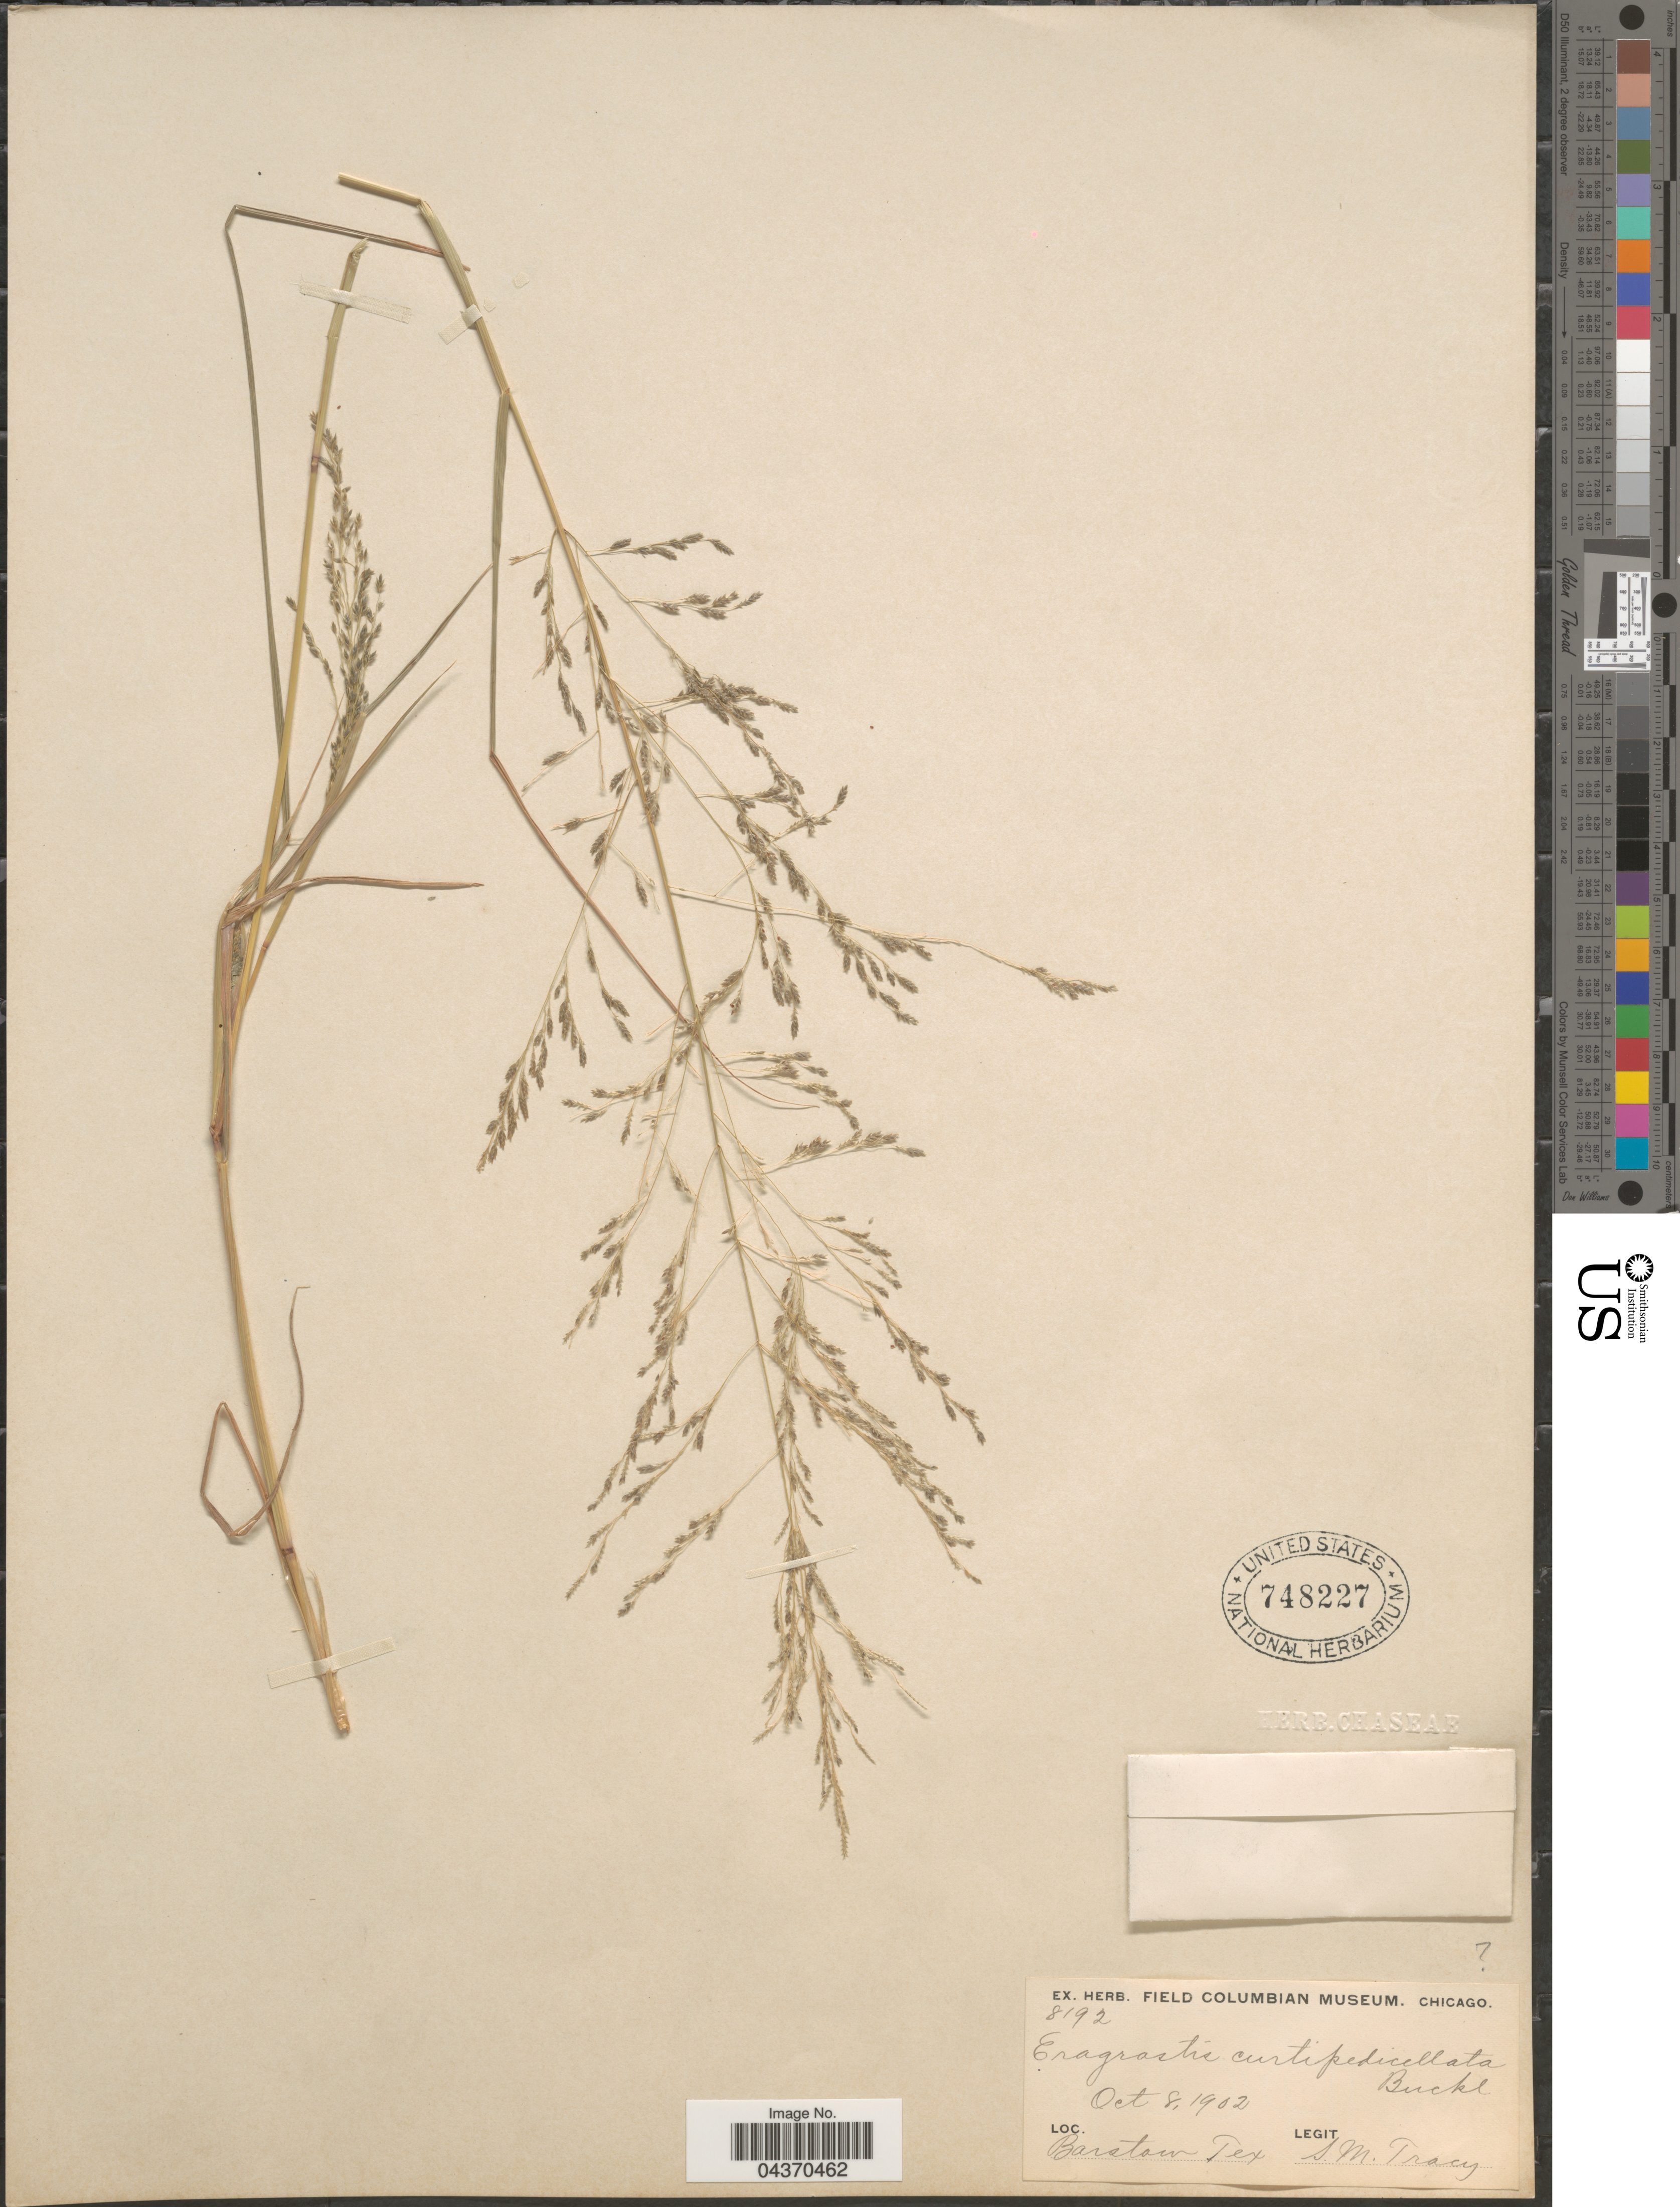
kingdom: Plantae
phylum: Tracheophyta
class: Liliopsida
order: Poales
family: Poaceae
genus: Eragrostis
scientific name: Eragrostis pectinacea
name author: (Michx.) Nees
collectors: S. M. Tracy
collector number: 8192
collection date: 1902-10-08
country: United States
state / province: Texas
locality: Barstow.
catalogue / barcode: US 748227